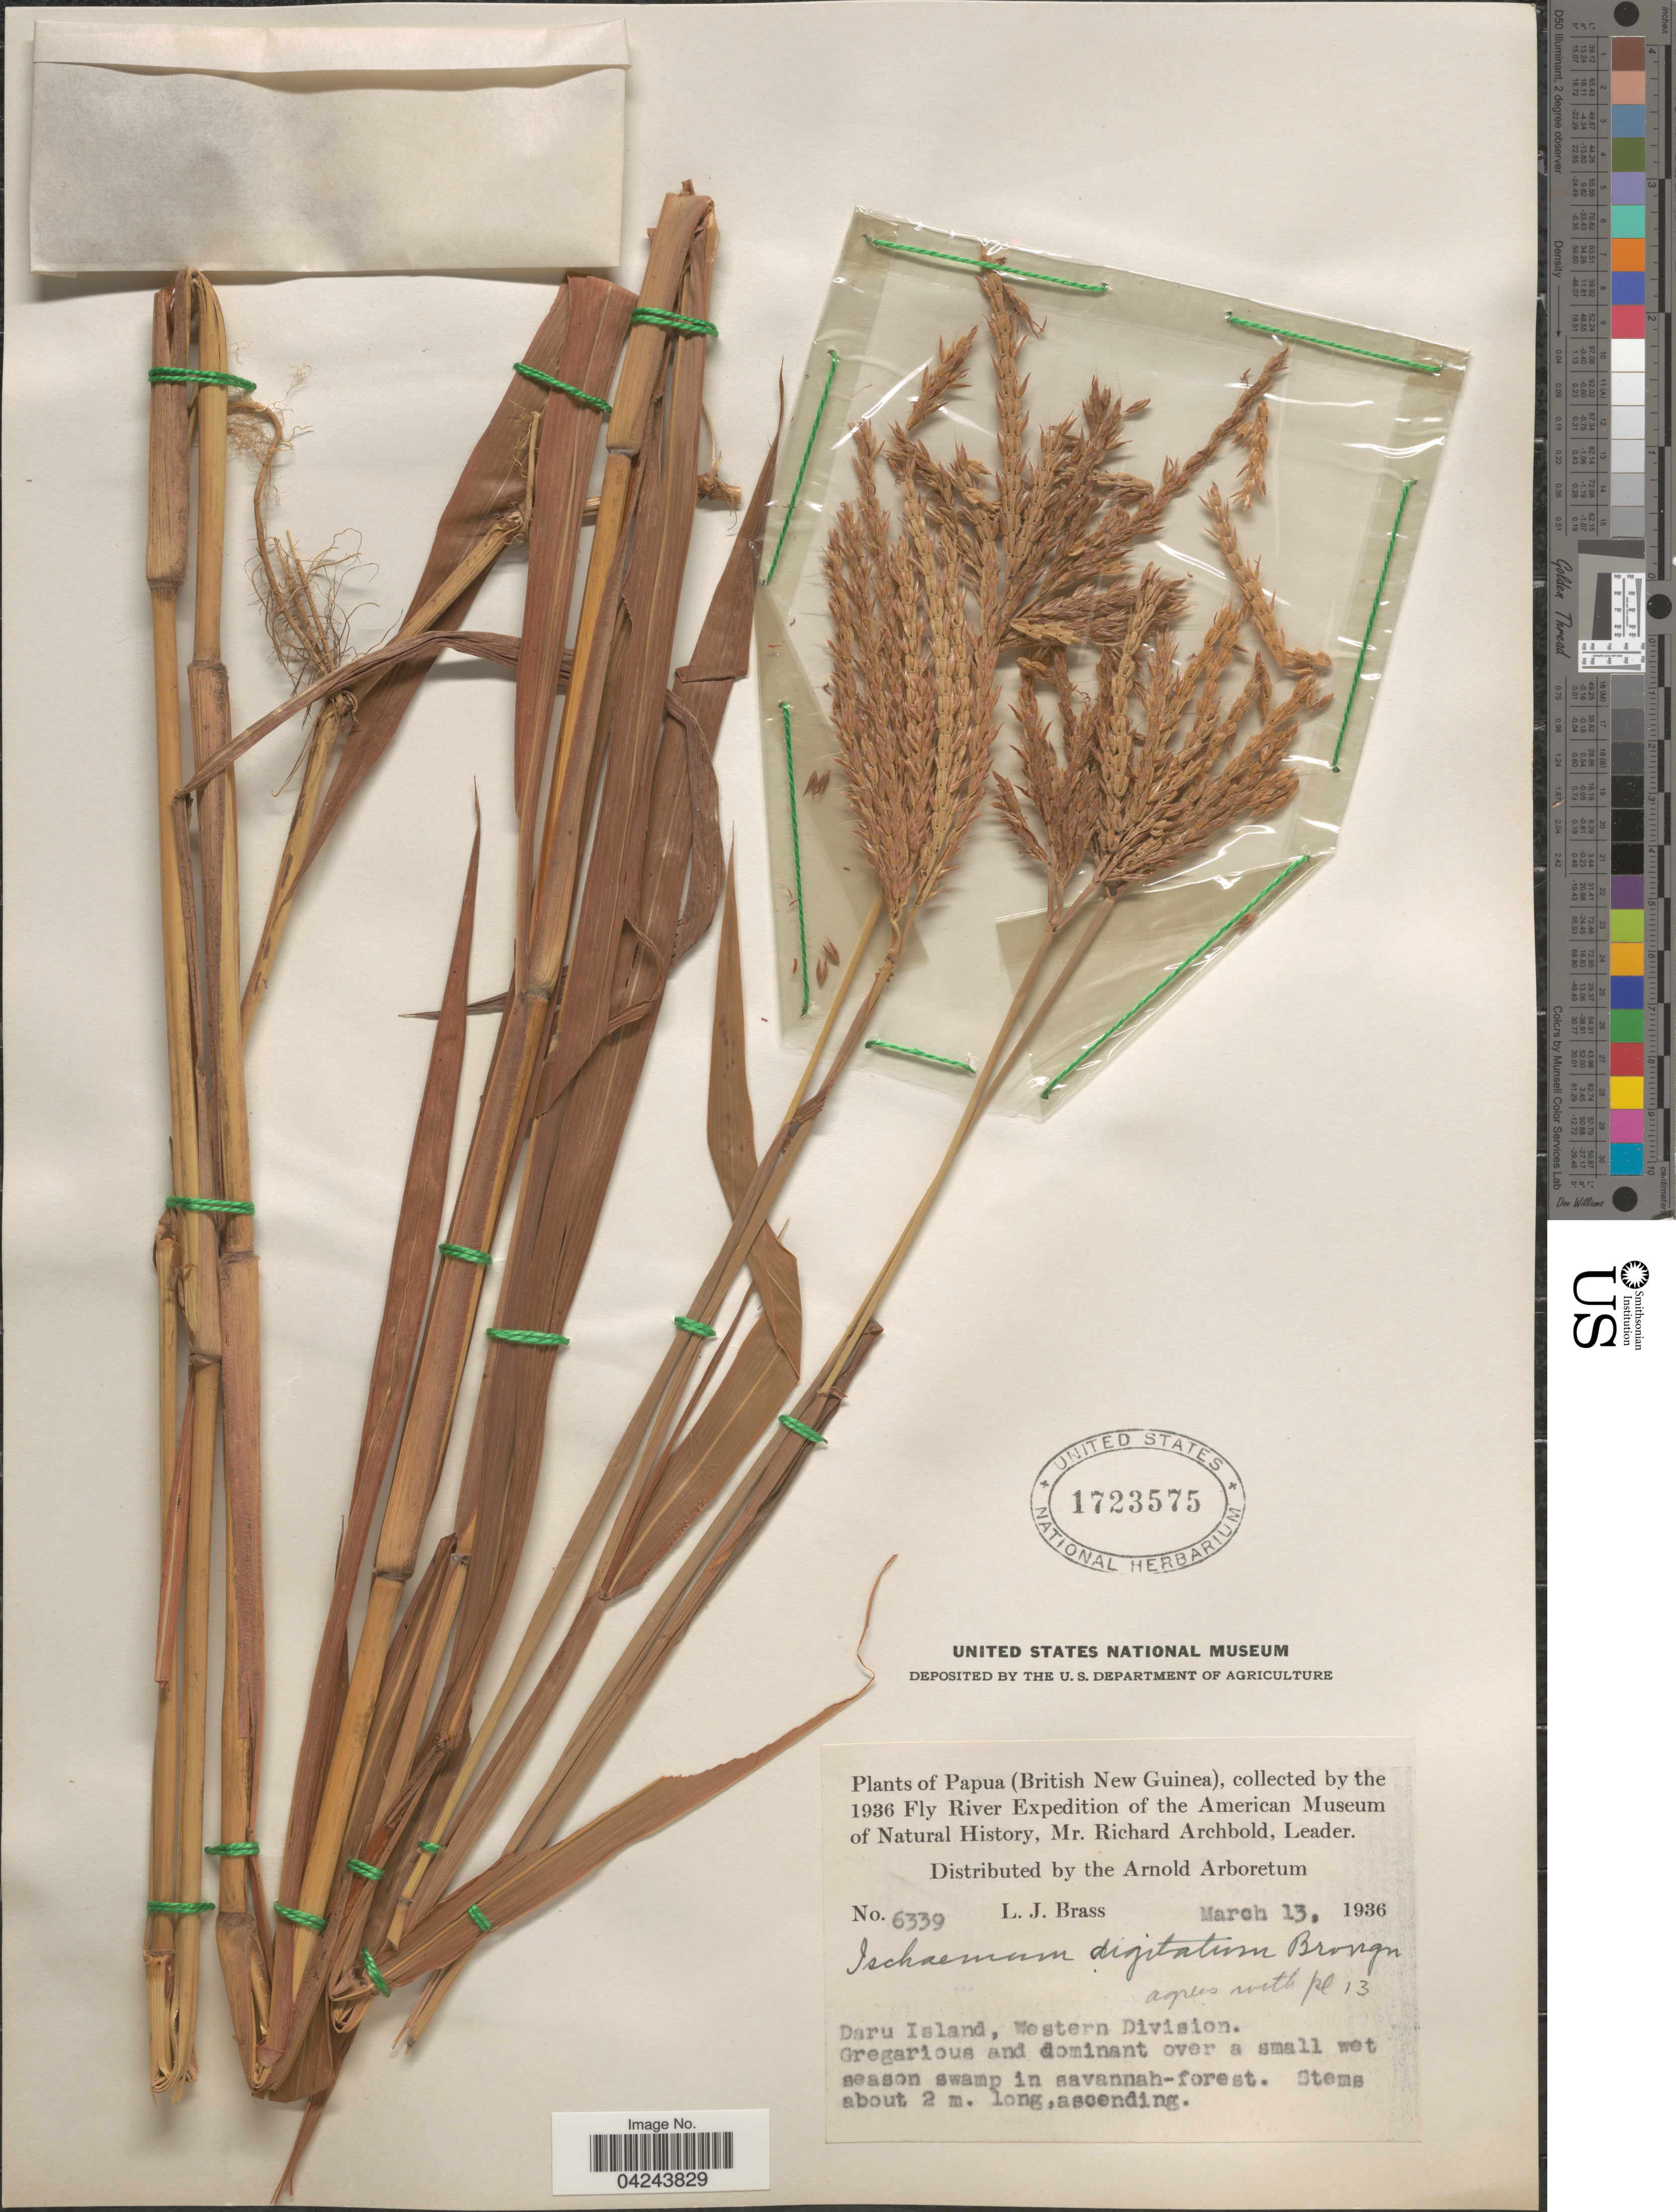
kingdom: Plantae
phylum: Tracheophyta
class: Liliopsida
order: Poales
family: Poaceae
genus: Ischaemum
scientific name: Ischaemum polystachyum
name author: J. Presl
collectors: L. J. Brass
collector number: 6339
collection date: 1936-03-13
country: Papua New Guinea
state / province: Manus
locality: Papua (British New Guinea). 1936 Fly River Expedition of the American Museum of Natural History. Daru Island, Western Division.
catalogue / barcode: US 1723575